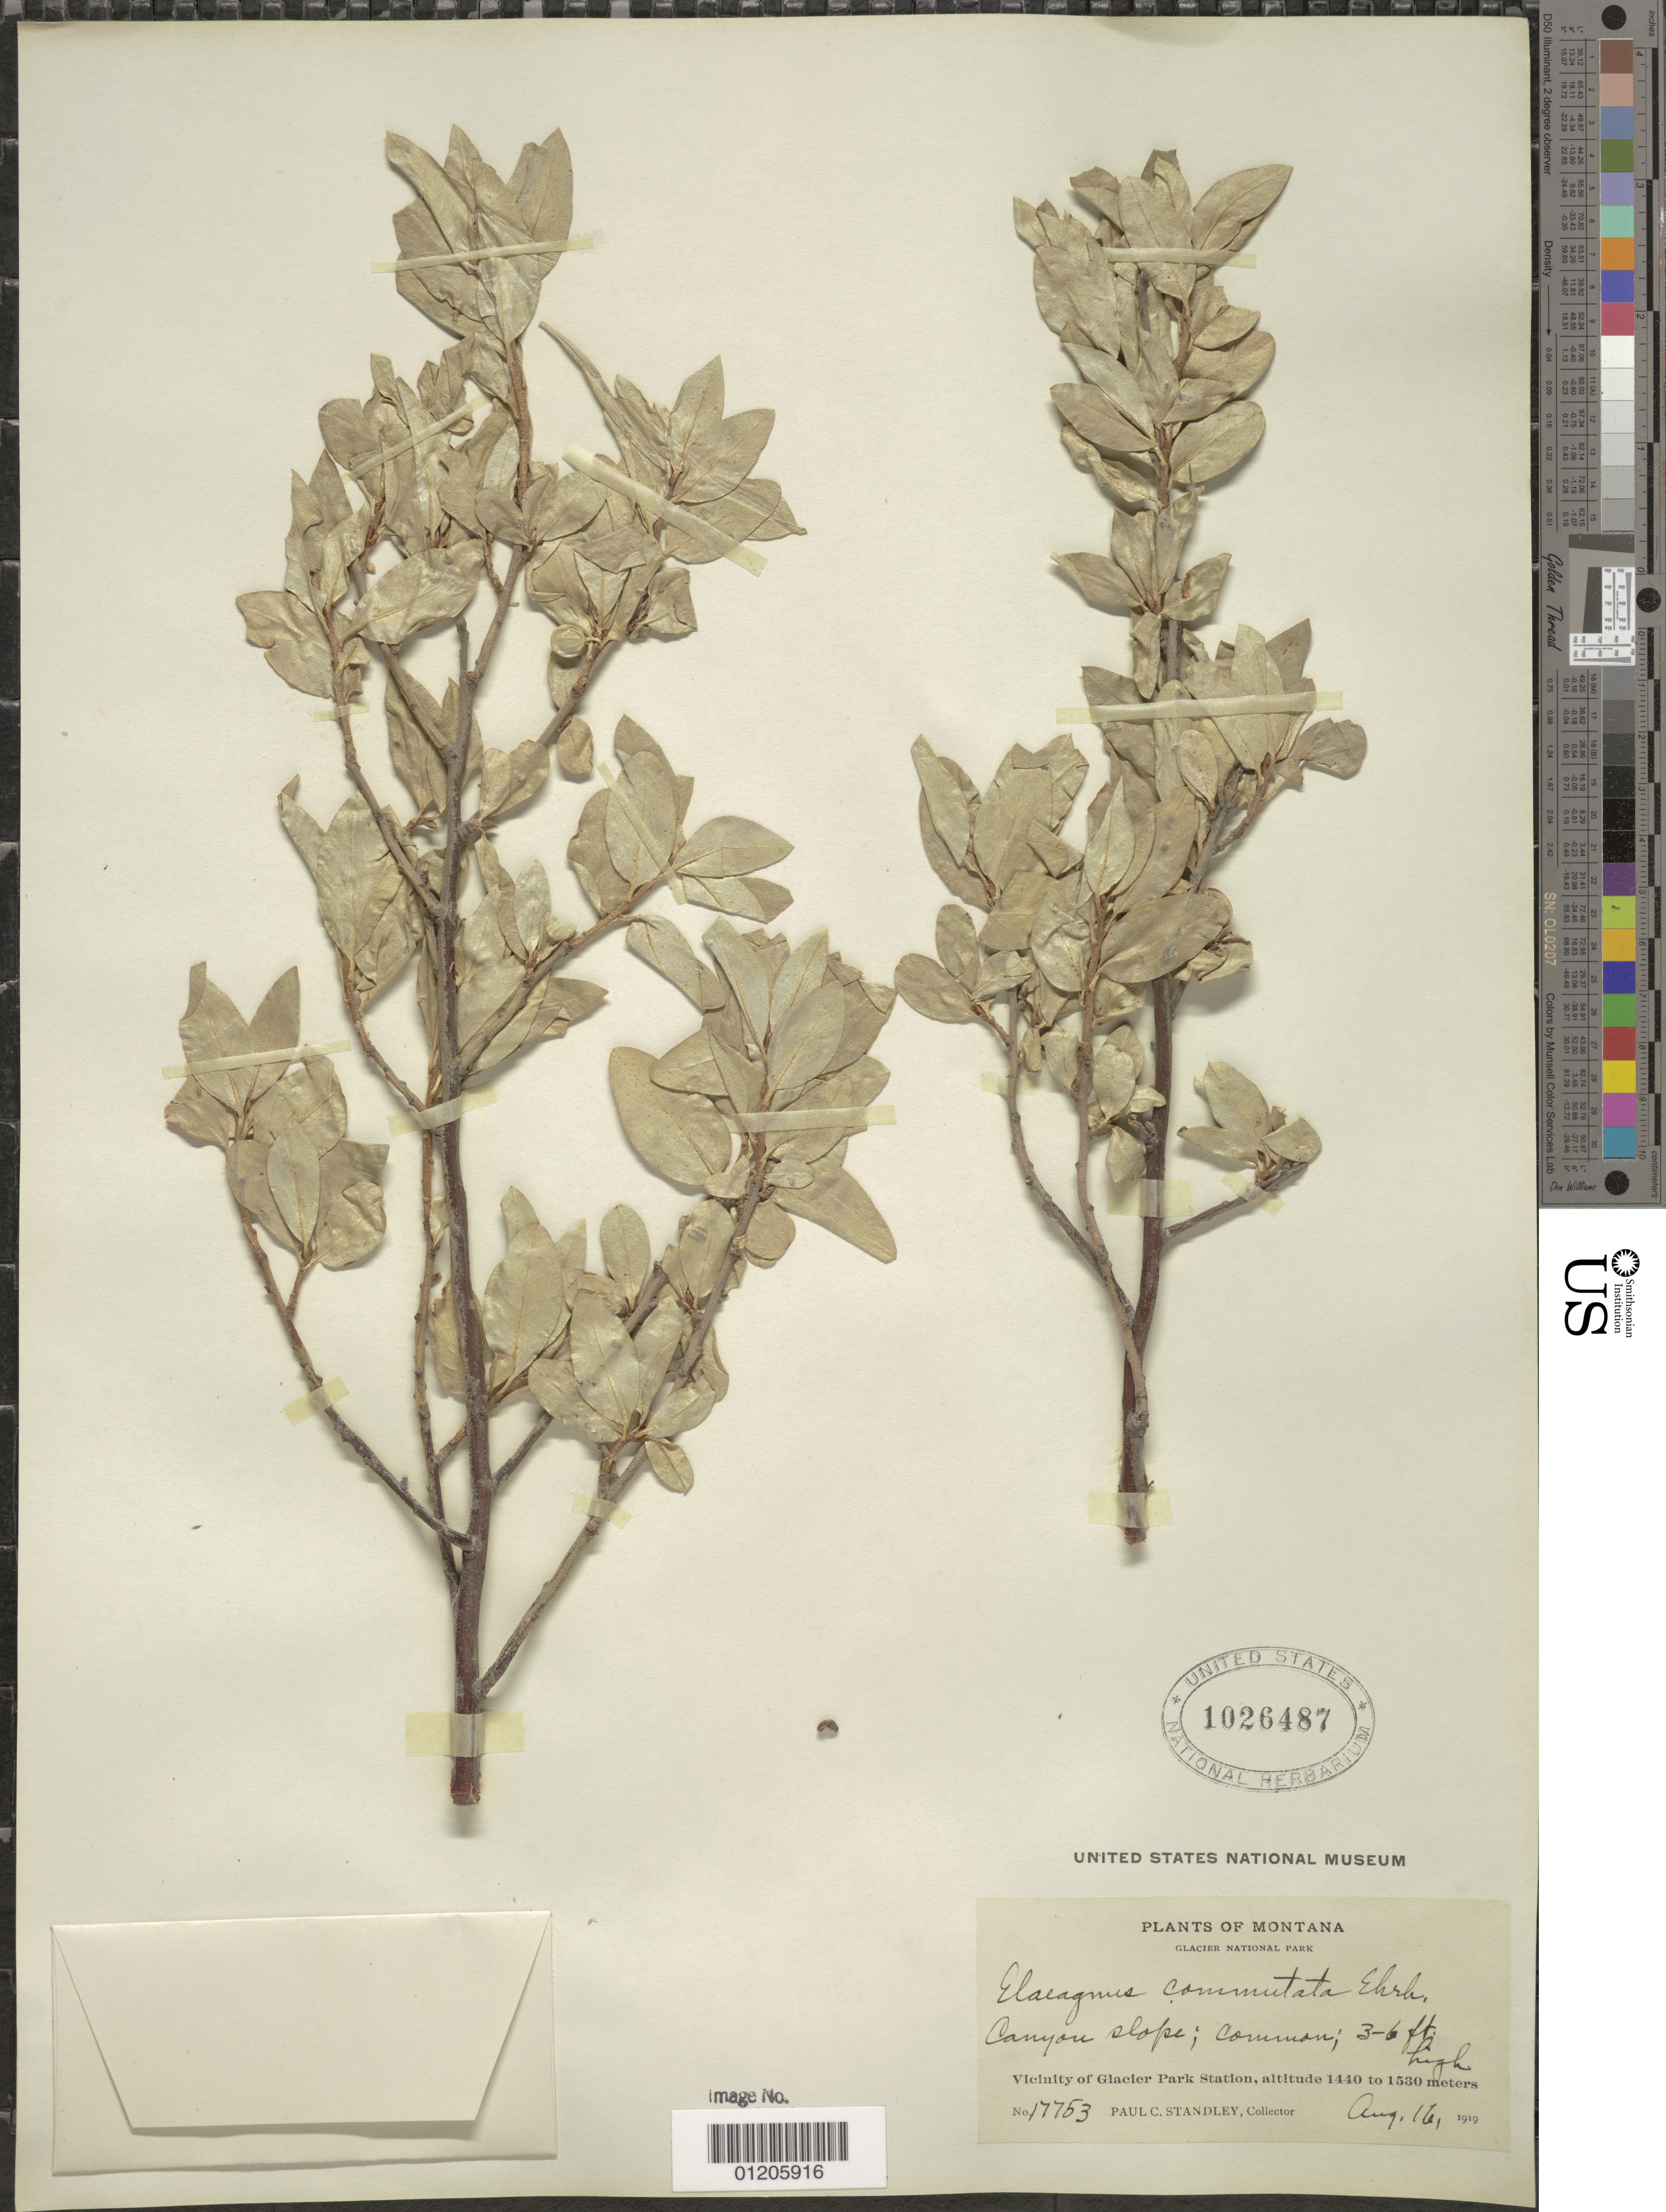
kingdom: Plantae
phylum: Tracheophyta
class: Magnoliopsida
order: Rosales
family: Elaeagnaceae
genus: Elaeagnus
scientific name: Elaeagnus commutata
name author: Bernh. ex Rydb.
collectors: P. C. Standley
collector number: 17753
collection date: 1919-08-16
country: United States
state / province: Montana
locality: Vicinity of Glacier Park Station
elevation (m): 1440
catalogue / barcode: US 1026487